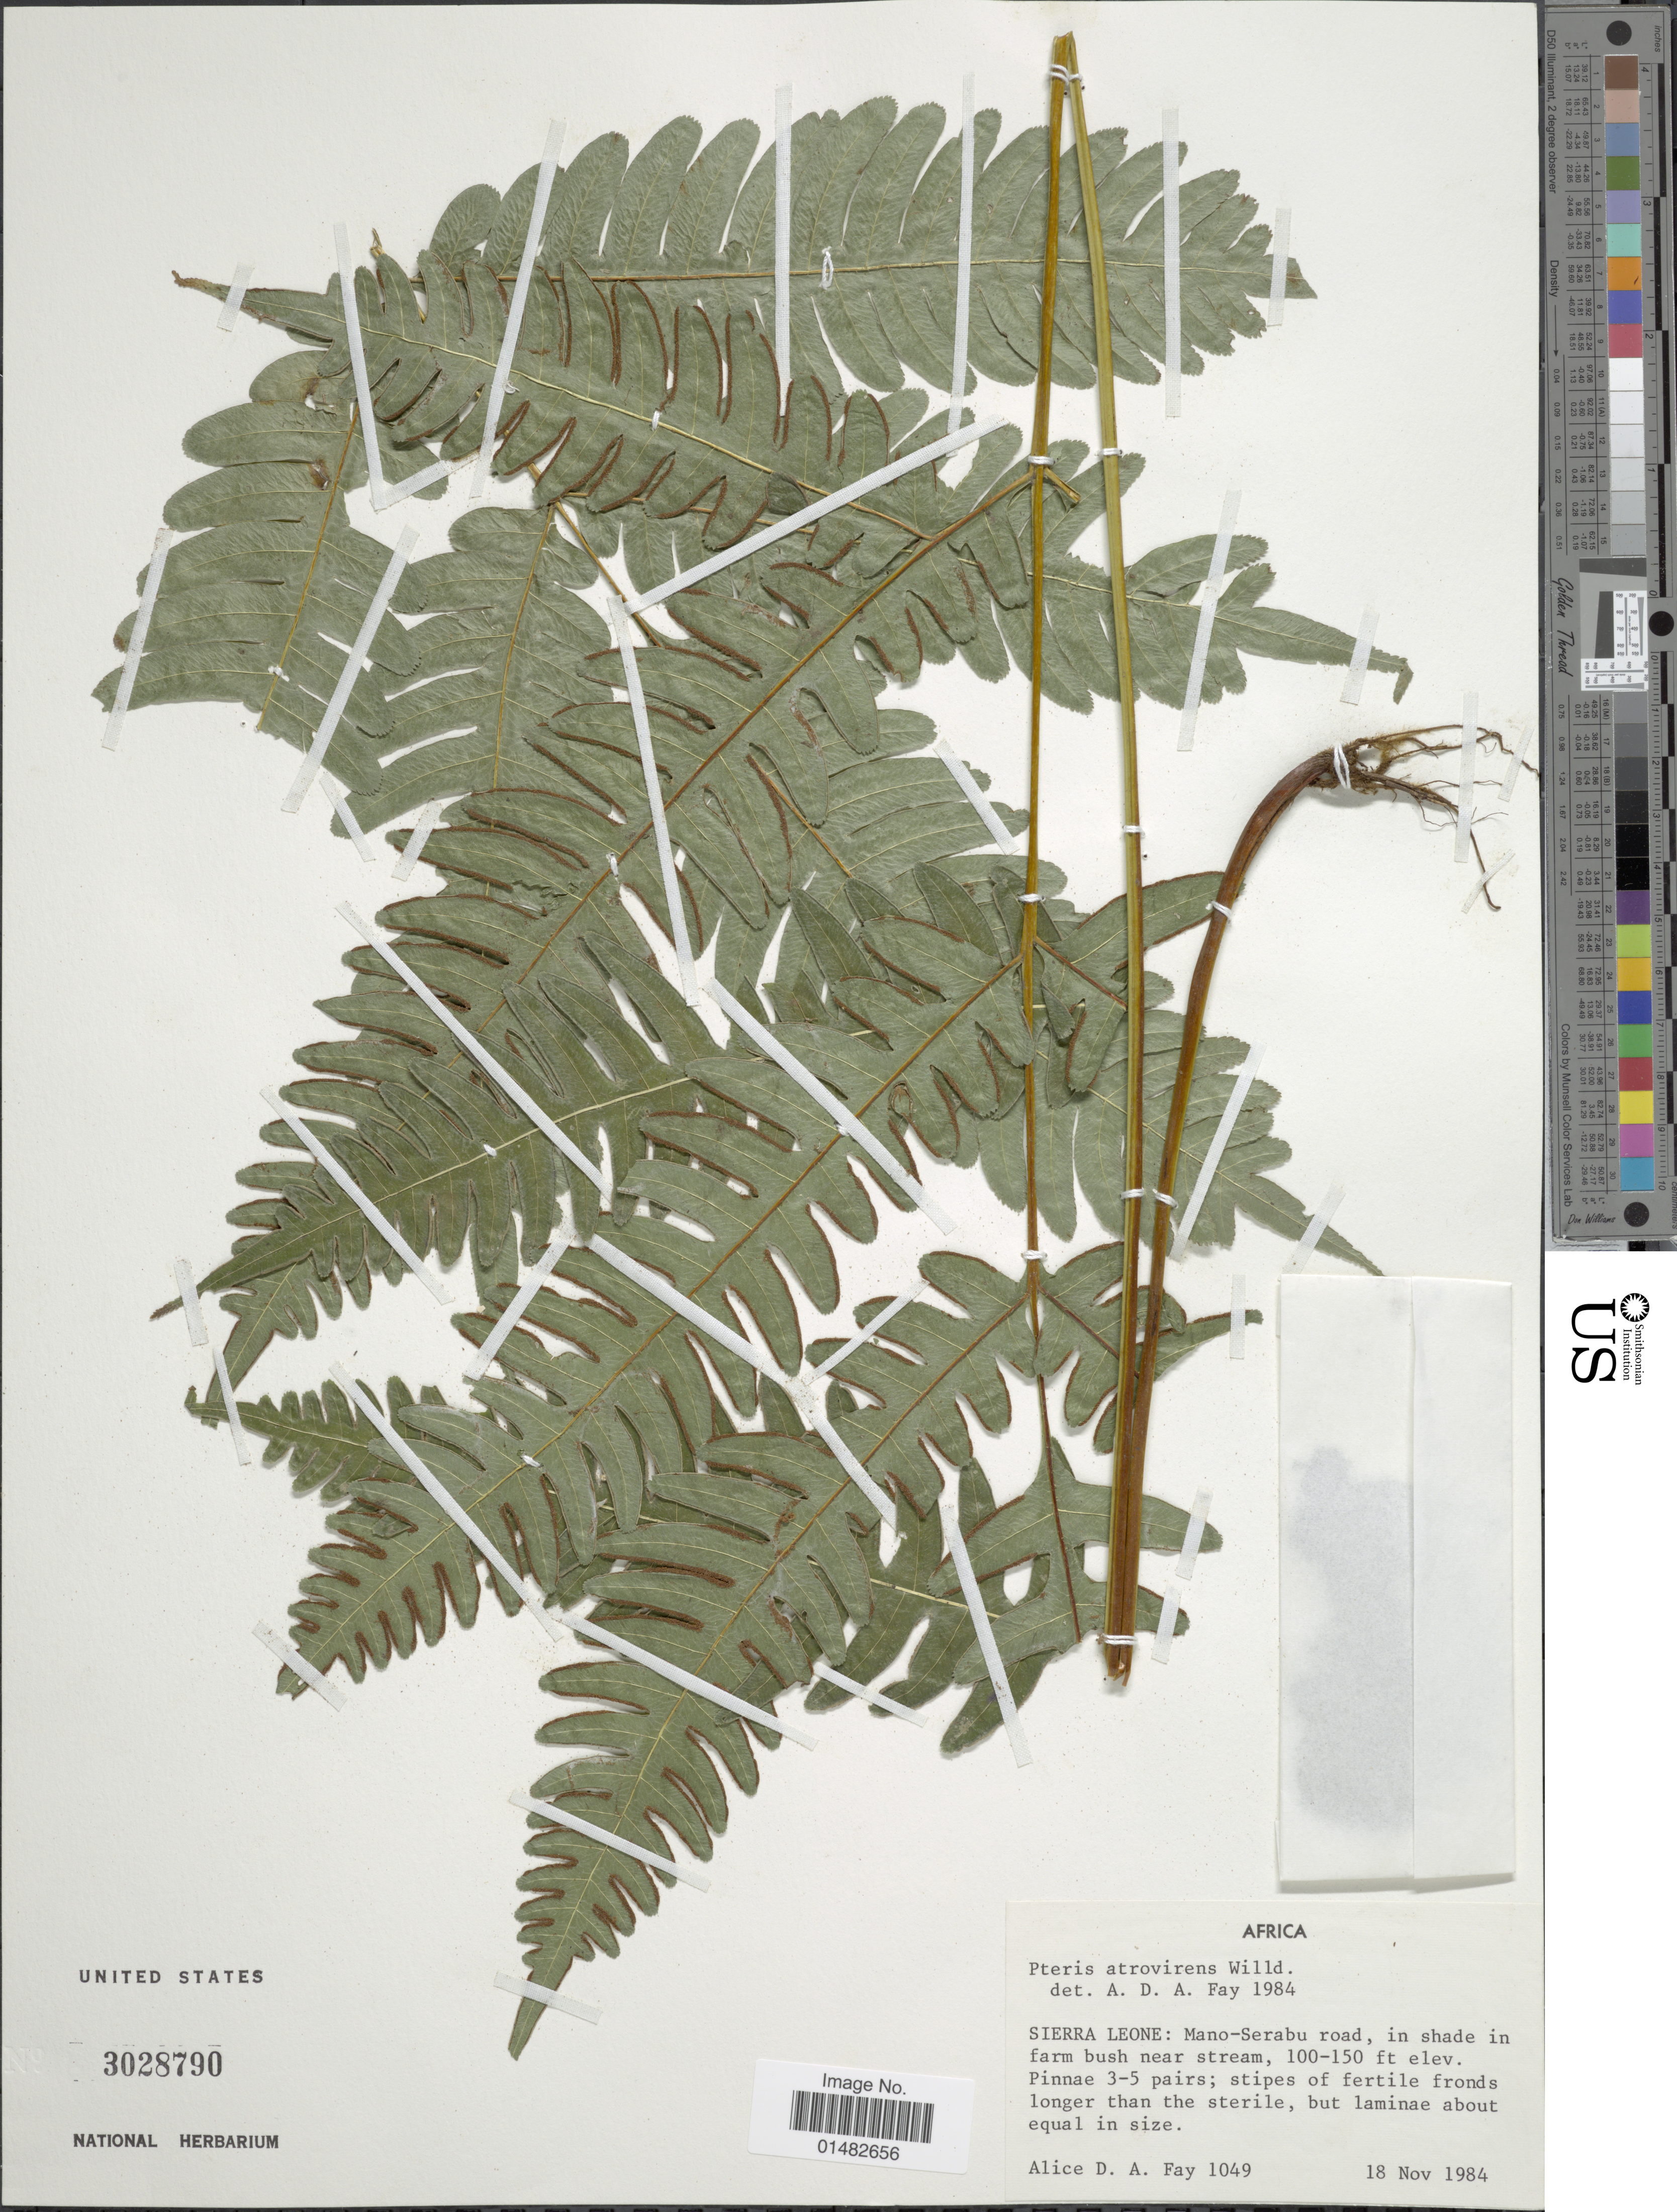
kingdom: Plantae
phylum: Tracheophyta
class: Polypodiopsida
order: Polypodiales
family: Pteridaceae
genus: Pteris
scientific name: Pteris atrovirens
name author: Willd.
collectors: A. Fay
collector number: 1049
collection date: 1984-11-18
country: Sierra Leone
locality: Sierra Leon: Mano-Serabu road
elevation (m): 30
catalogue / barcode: US 3028790